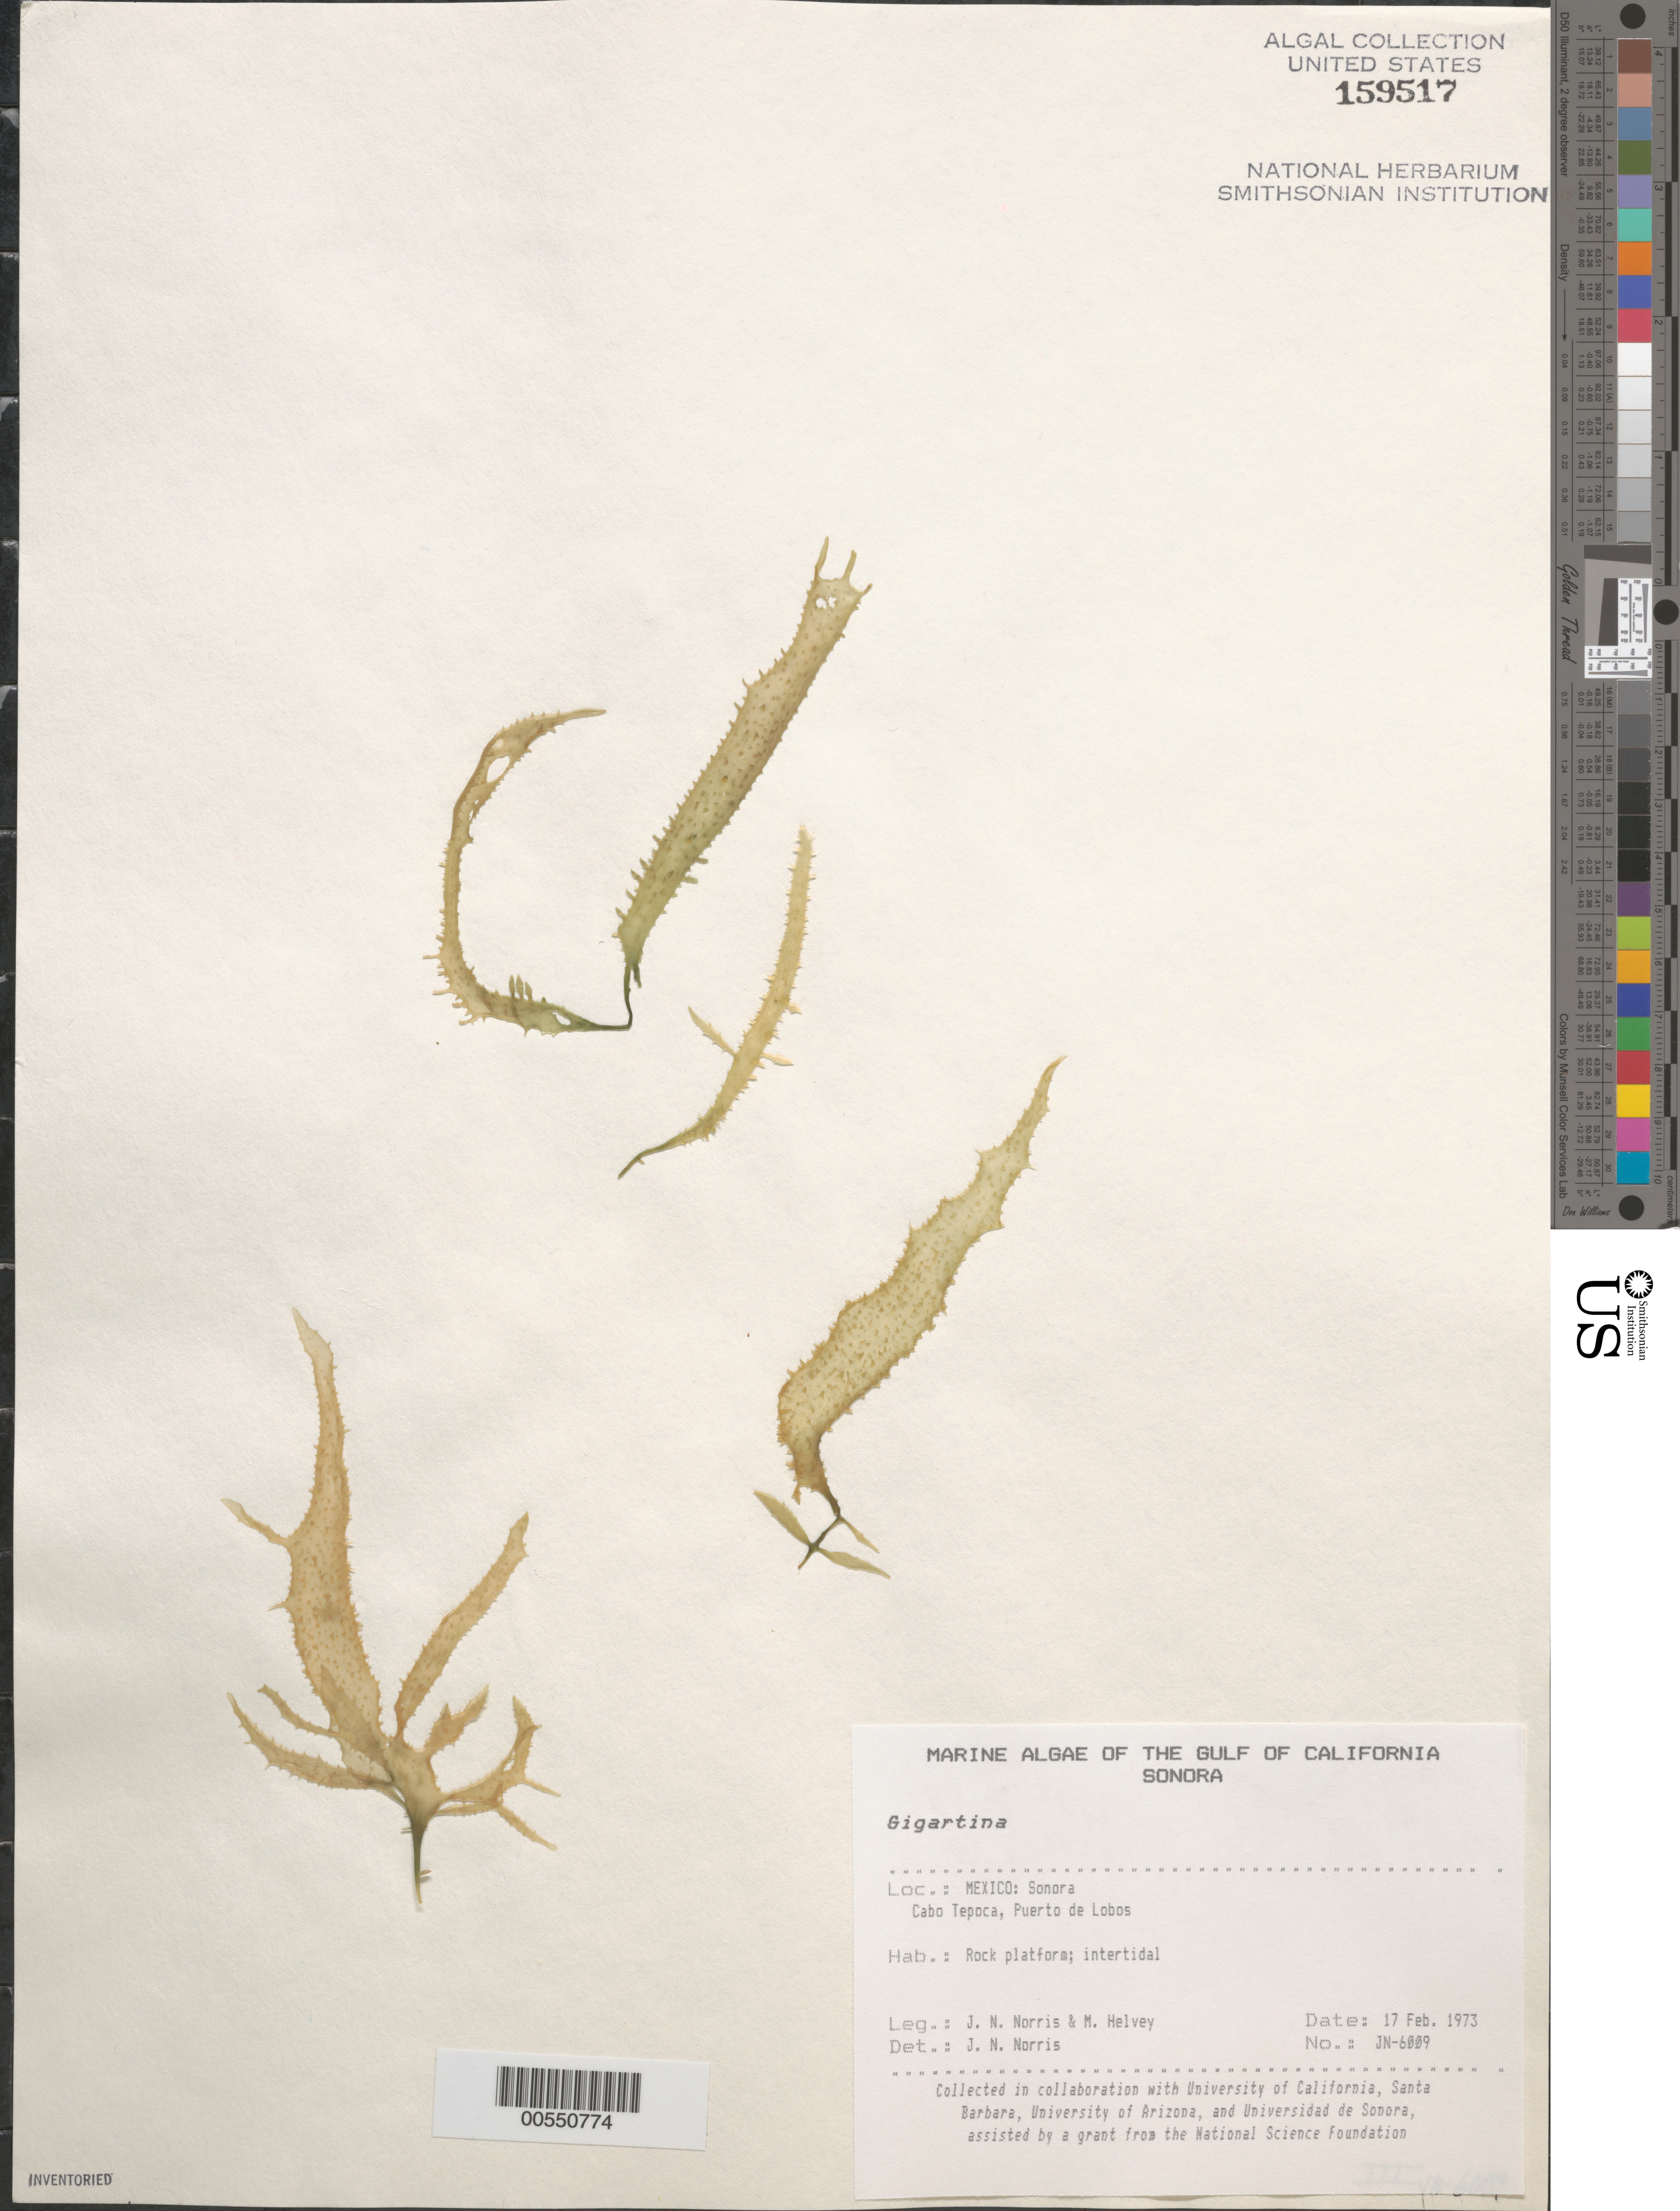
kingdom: Plantae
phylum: Rhodophyta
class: Florideophyceae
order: Gigartinales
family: Gigartinaceae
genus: Gigartina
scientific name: Gigartina sp.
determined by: Norris, James N.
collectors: J. N. Norris & M. Helvey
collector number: JN-6009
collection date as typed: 17 Feb 1973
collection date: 1973-02-17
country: Mexico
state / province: Sonora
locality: Cabo Tepoca, Puerto de Lobos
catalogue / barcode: US 159517